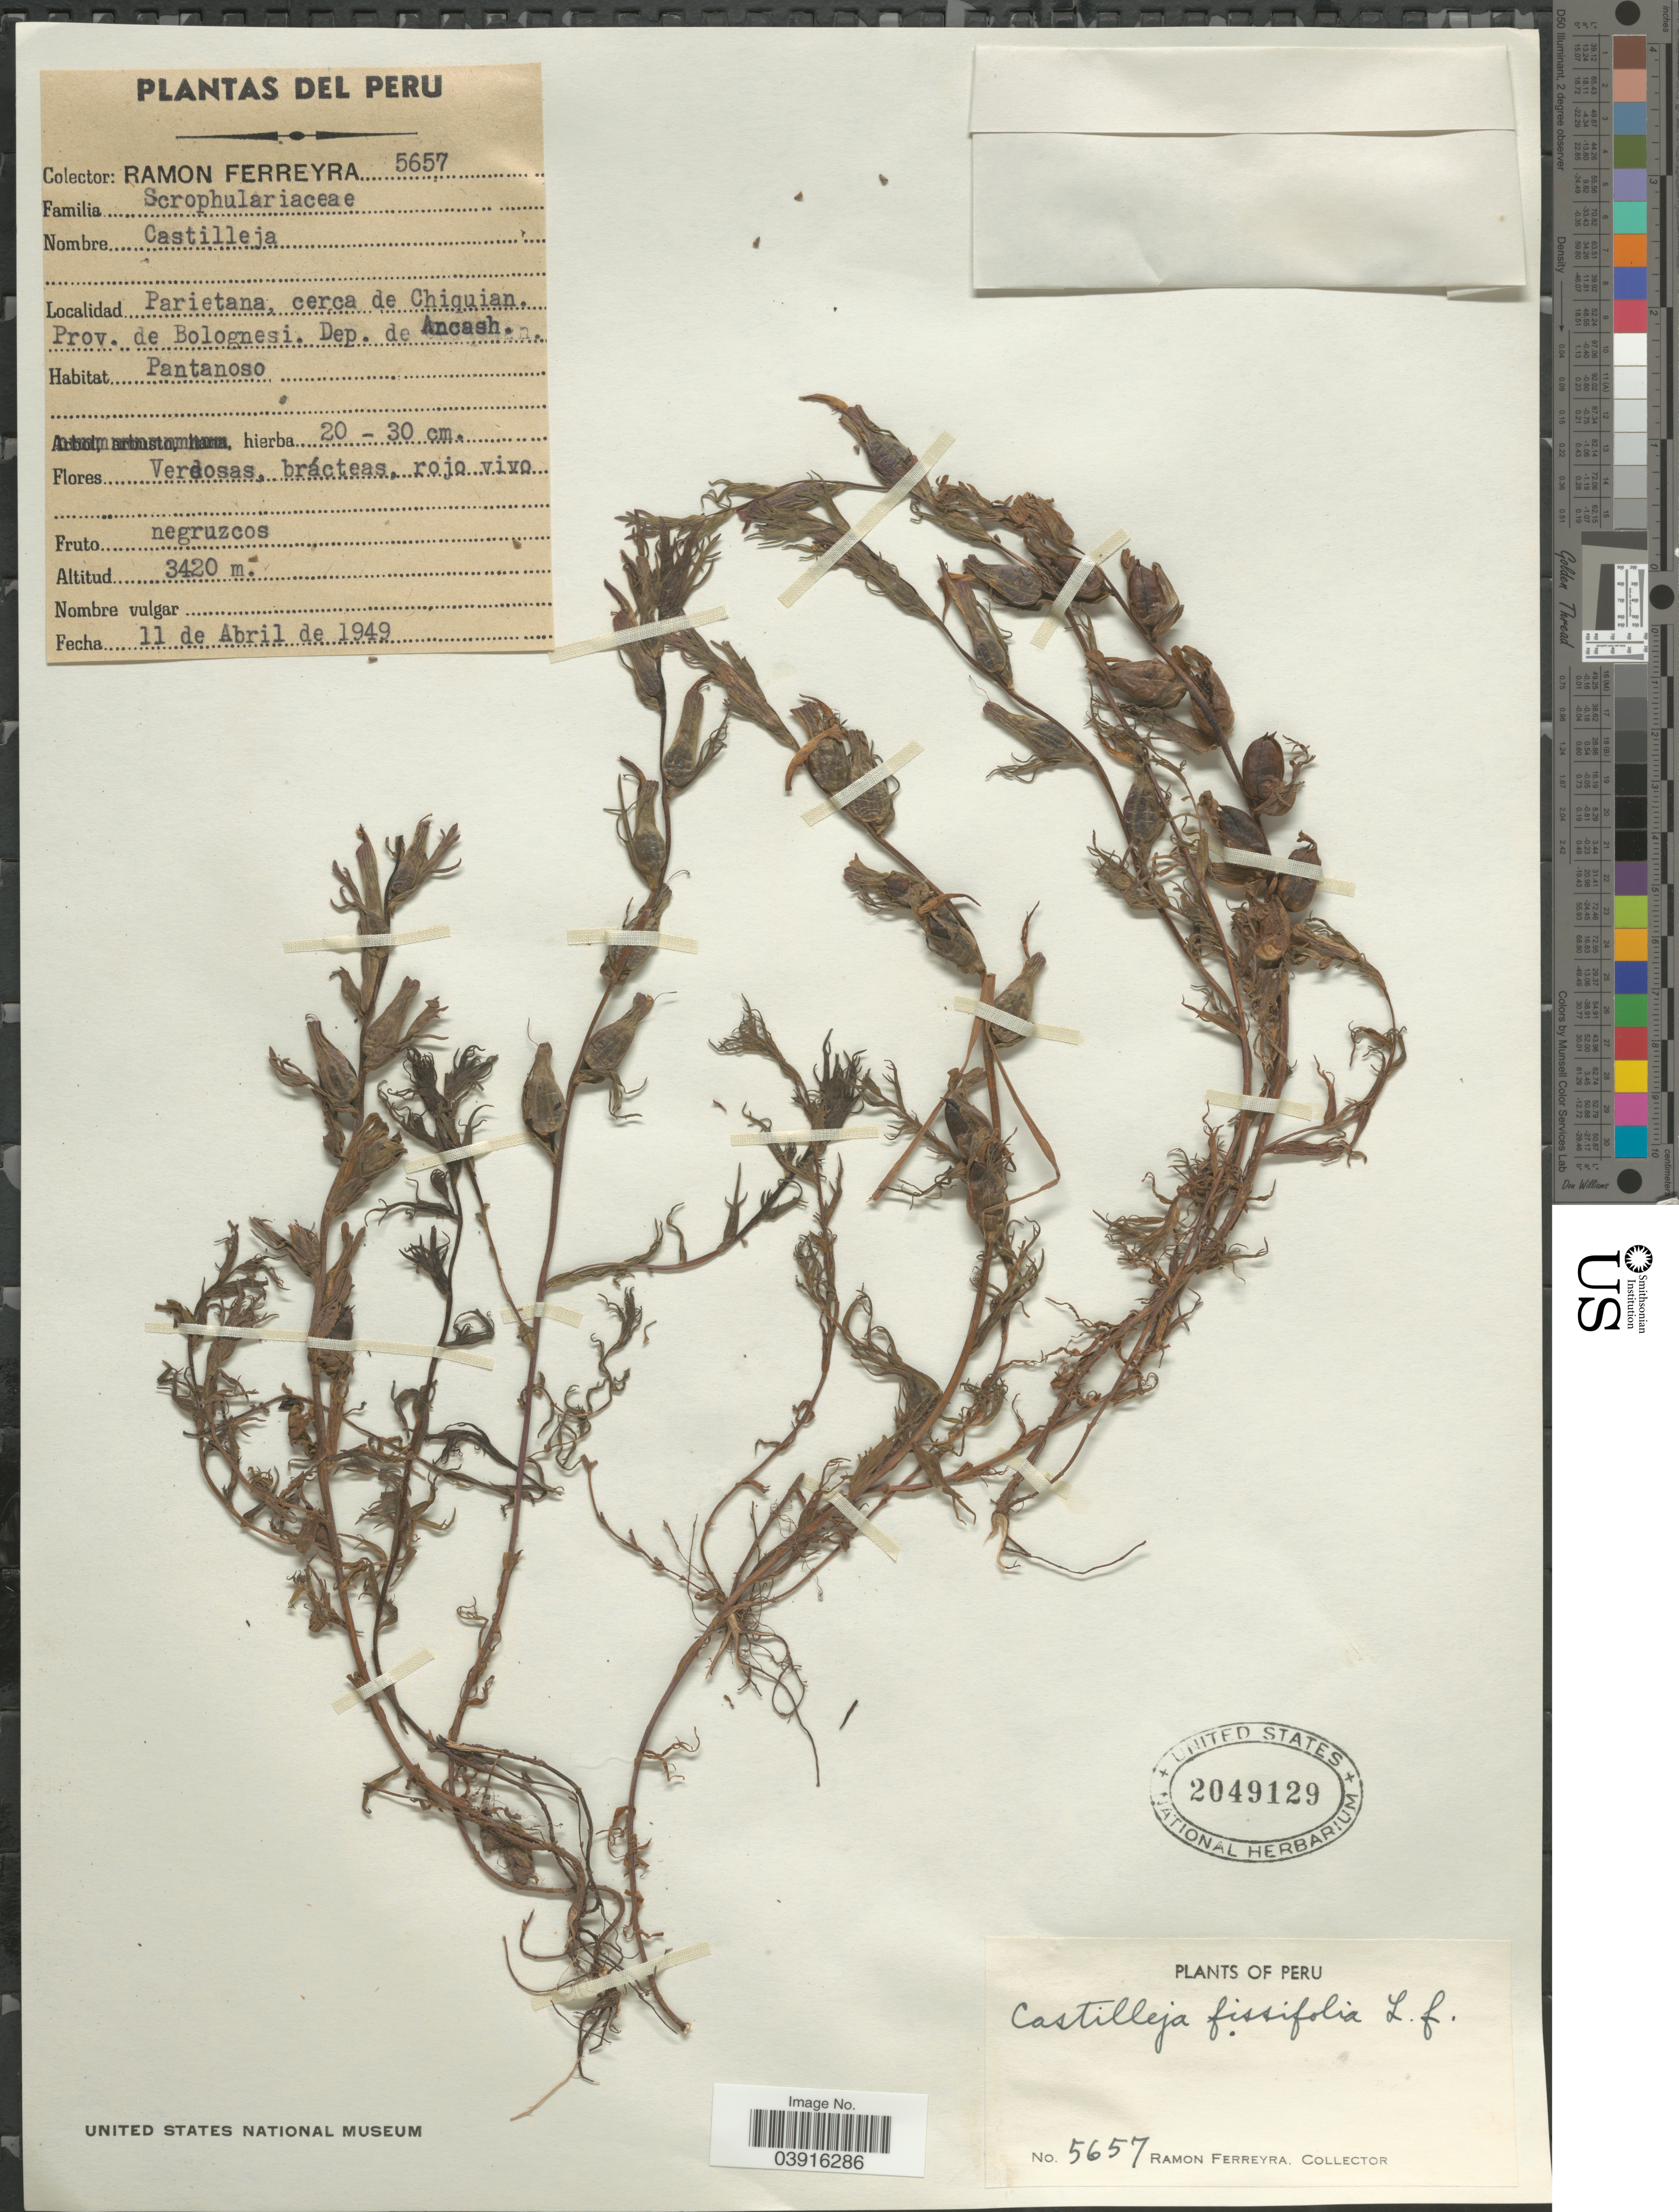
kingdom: Plantae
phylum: Tracheophyta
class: Magnoliopsida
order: Lamiales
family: Orobanchaceae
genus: Castilleja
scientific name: Castilleja fissifolia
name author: L. f.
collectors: R. A. Ferreyra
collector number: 5657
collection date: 1949-04-11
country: Peru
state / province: Ancash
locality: Parietana, cerca de Chiquian. Prov. de Bolognesi. Dep. de Ancash.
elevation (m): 3420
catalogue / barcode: US 2049129